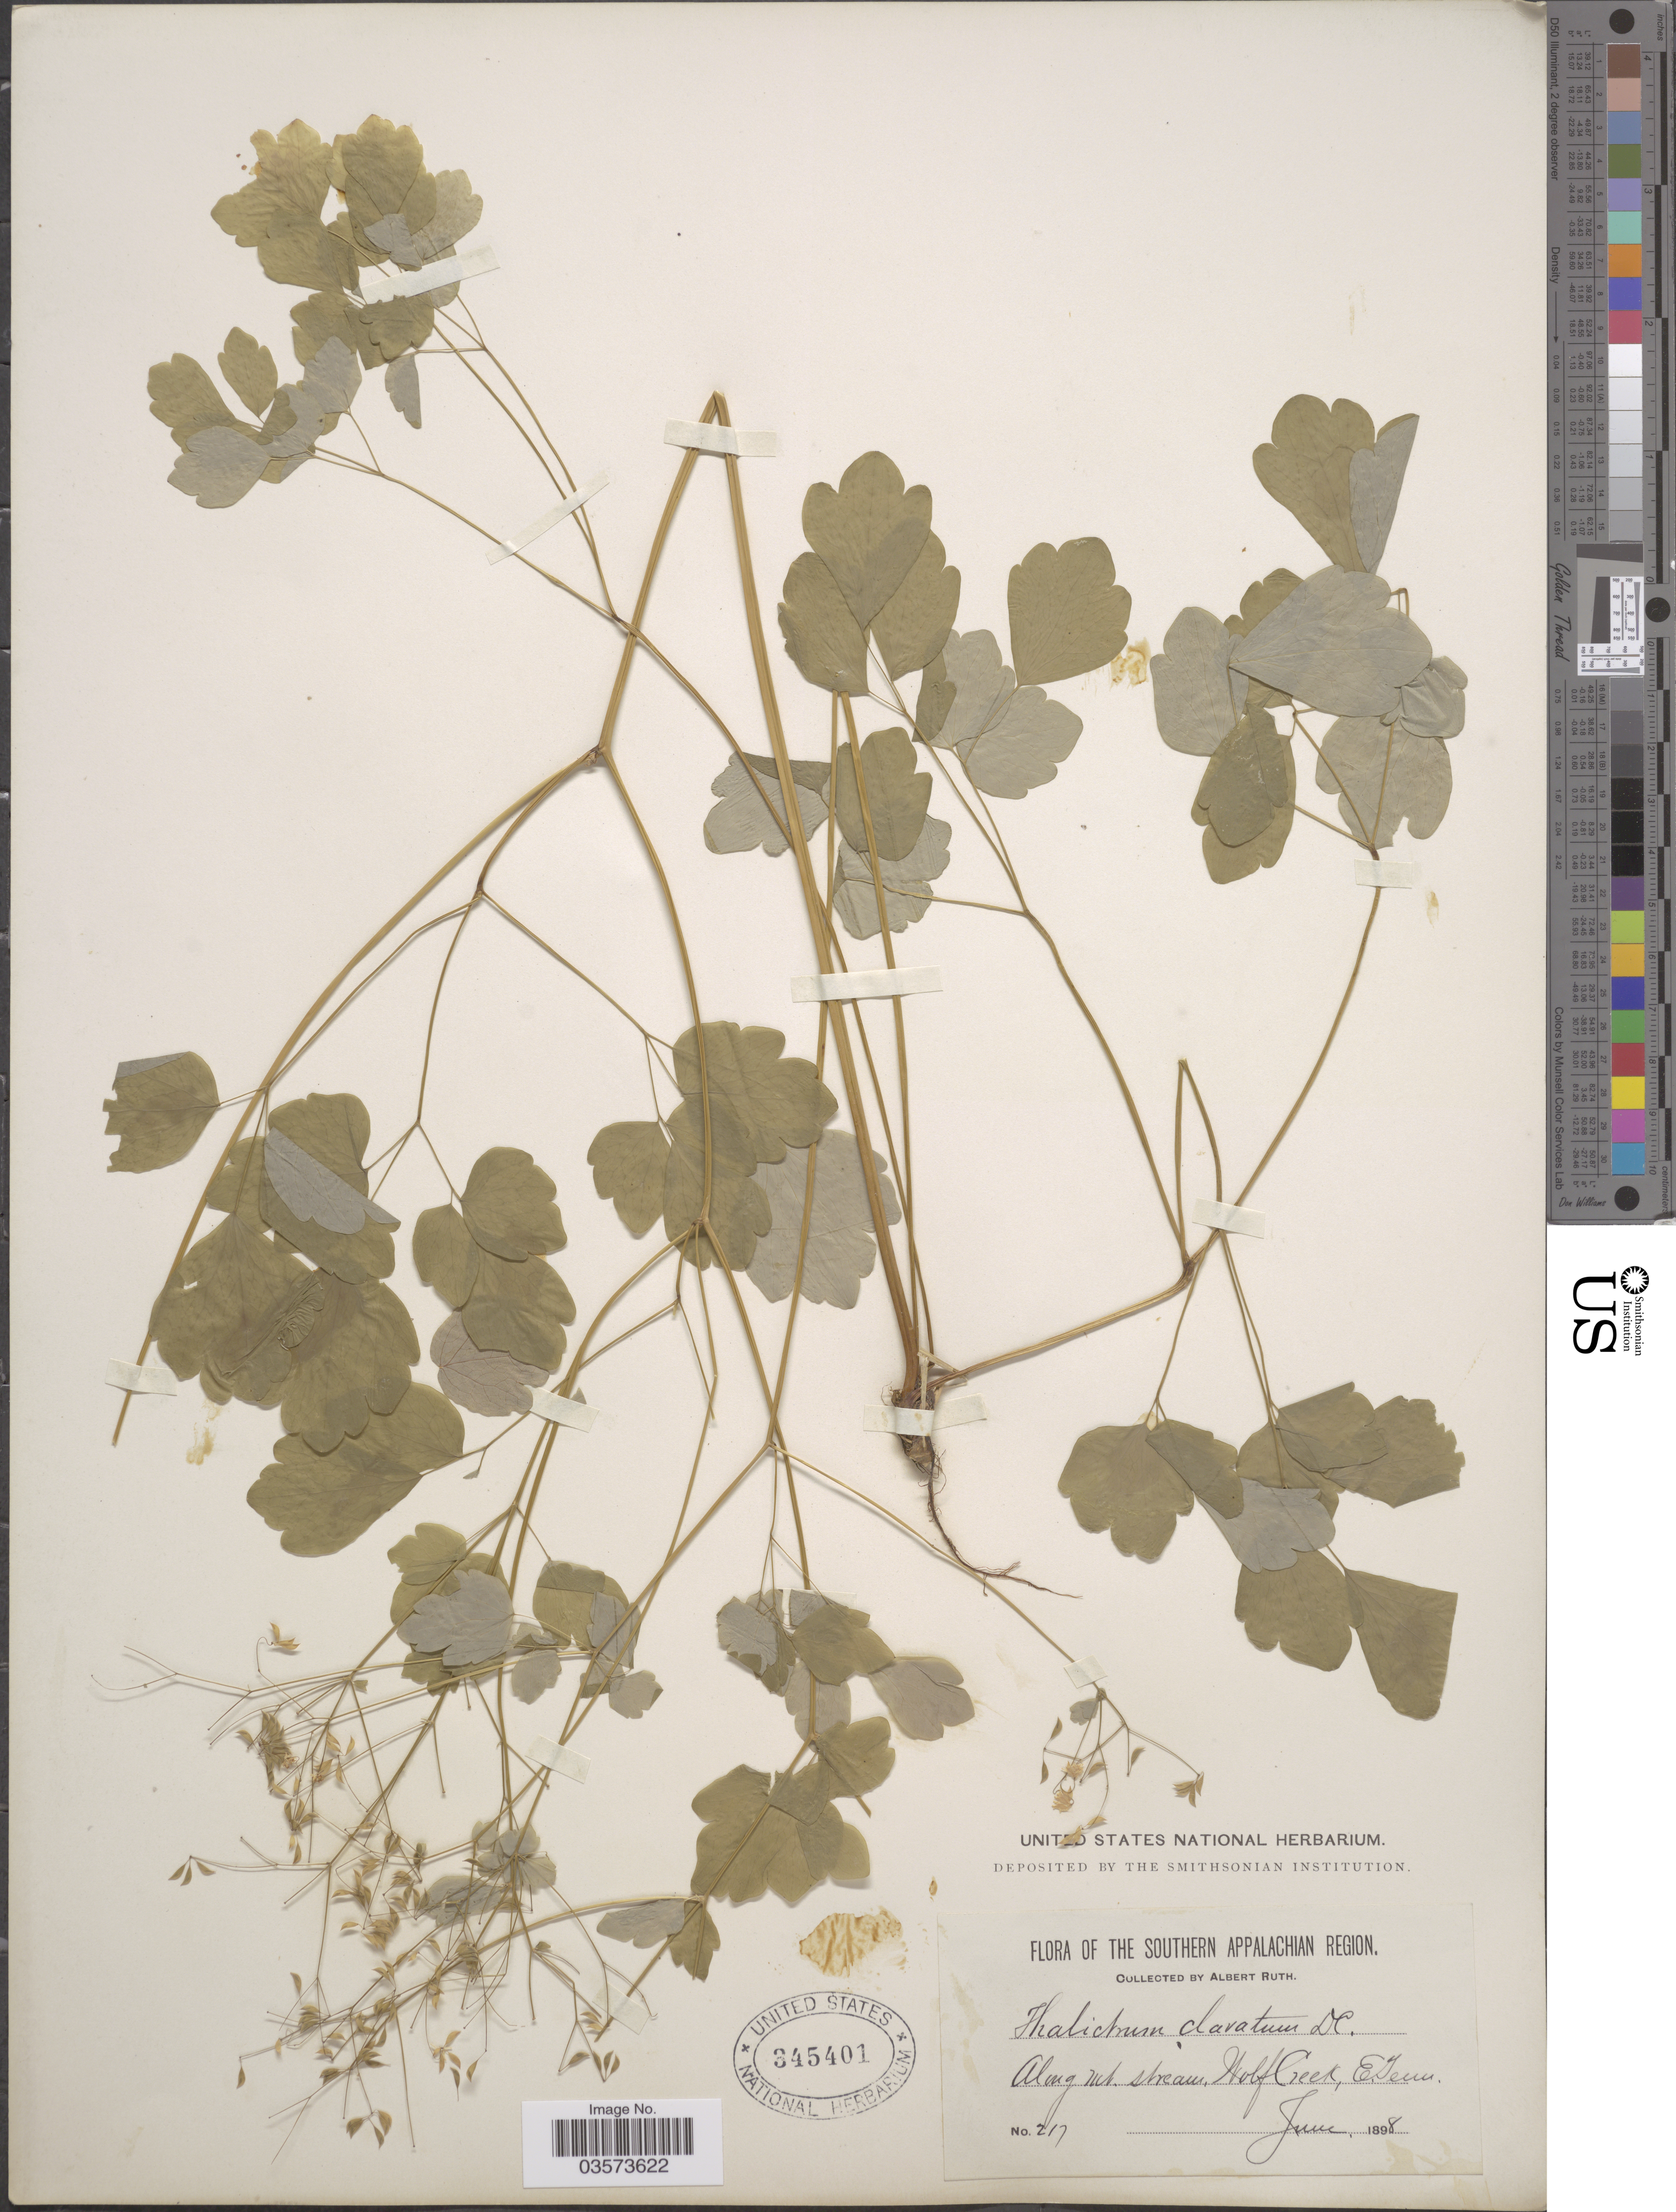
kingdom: Plantae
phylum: Tracheophyta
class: Magnoliopsida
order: Ranunculales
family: Ranunculaceae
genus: Thalictrum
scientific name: Thalictrum clavatum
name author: DC.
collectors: A. Ruth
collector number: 217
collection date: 1898-06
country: United States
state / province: Tennessee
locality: The Southern Appalachian Region. Along mt. stream, Wolf Creek, E. Tenn.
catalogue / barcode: US 345401